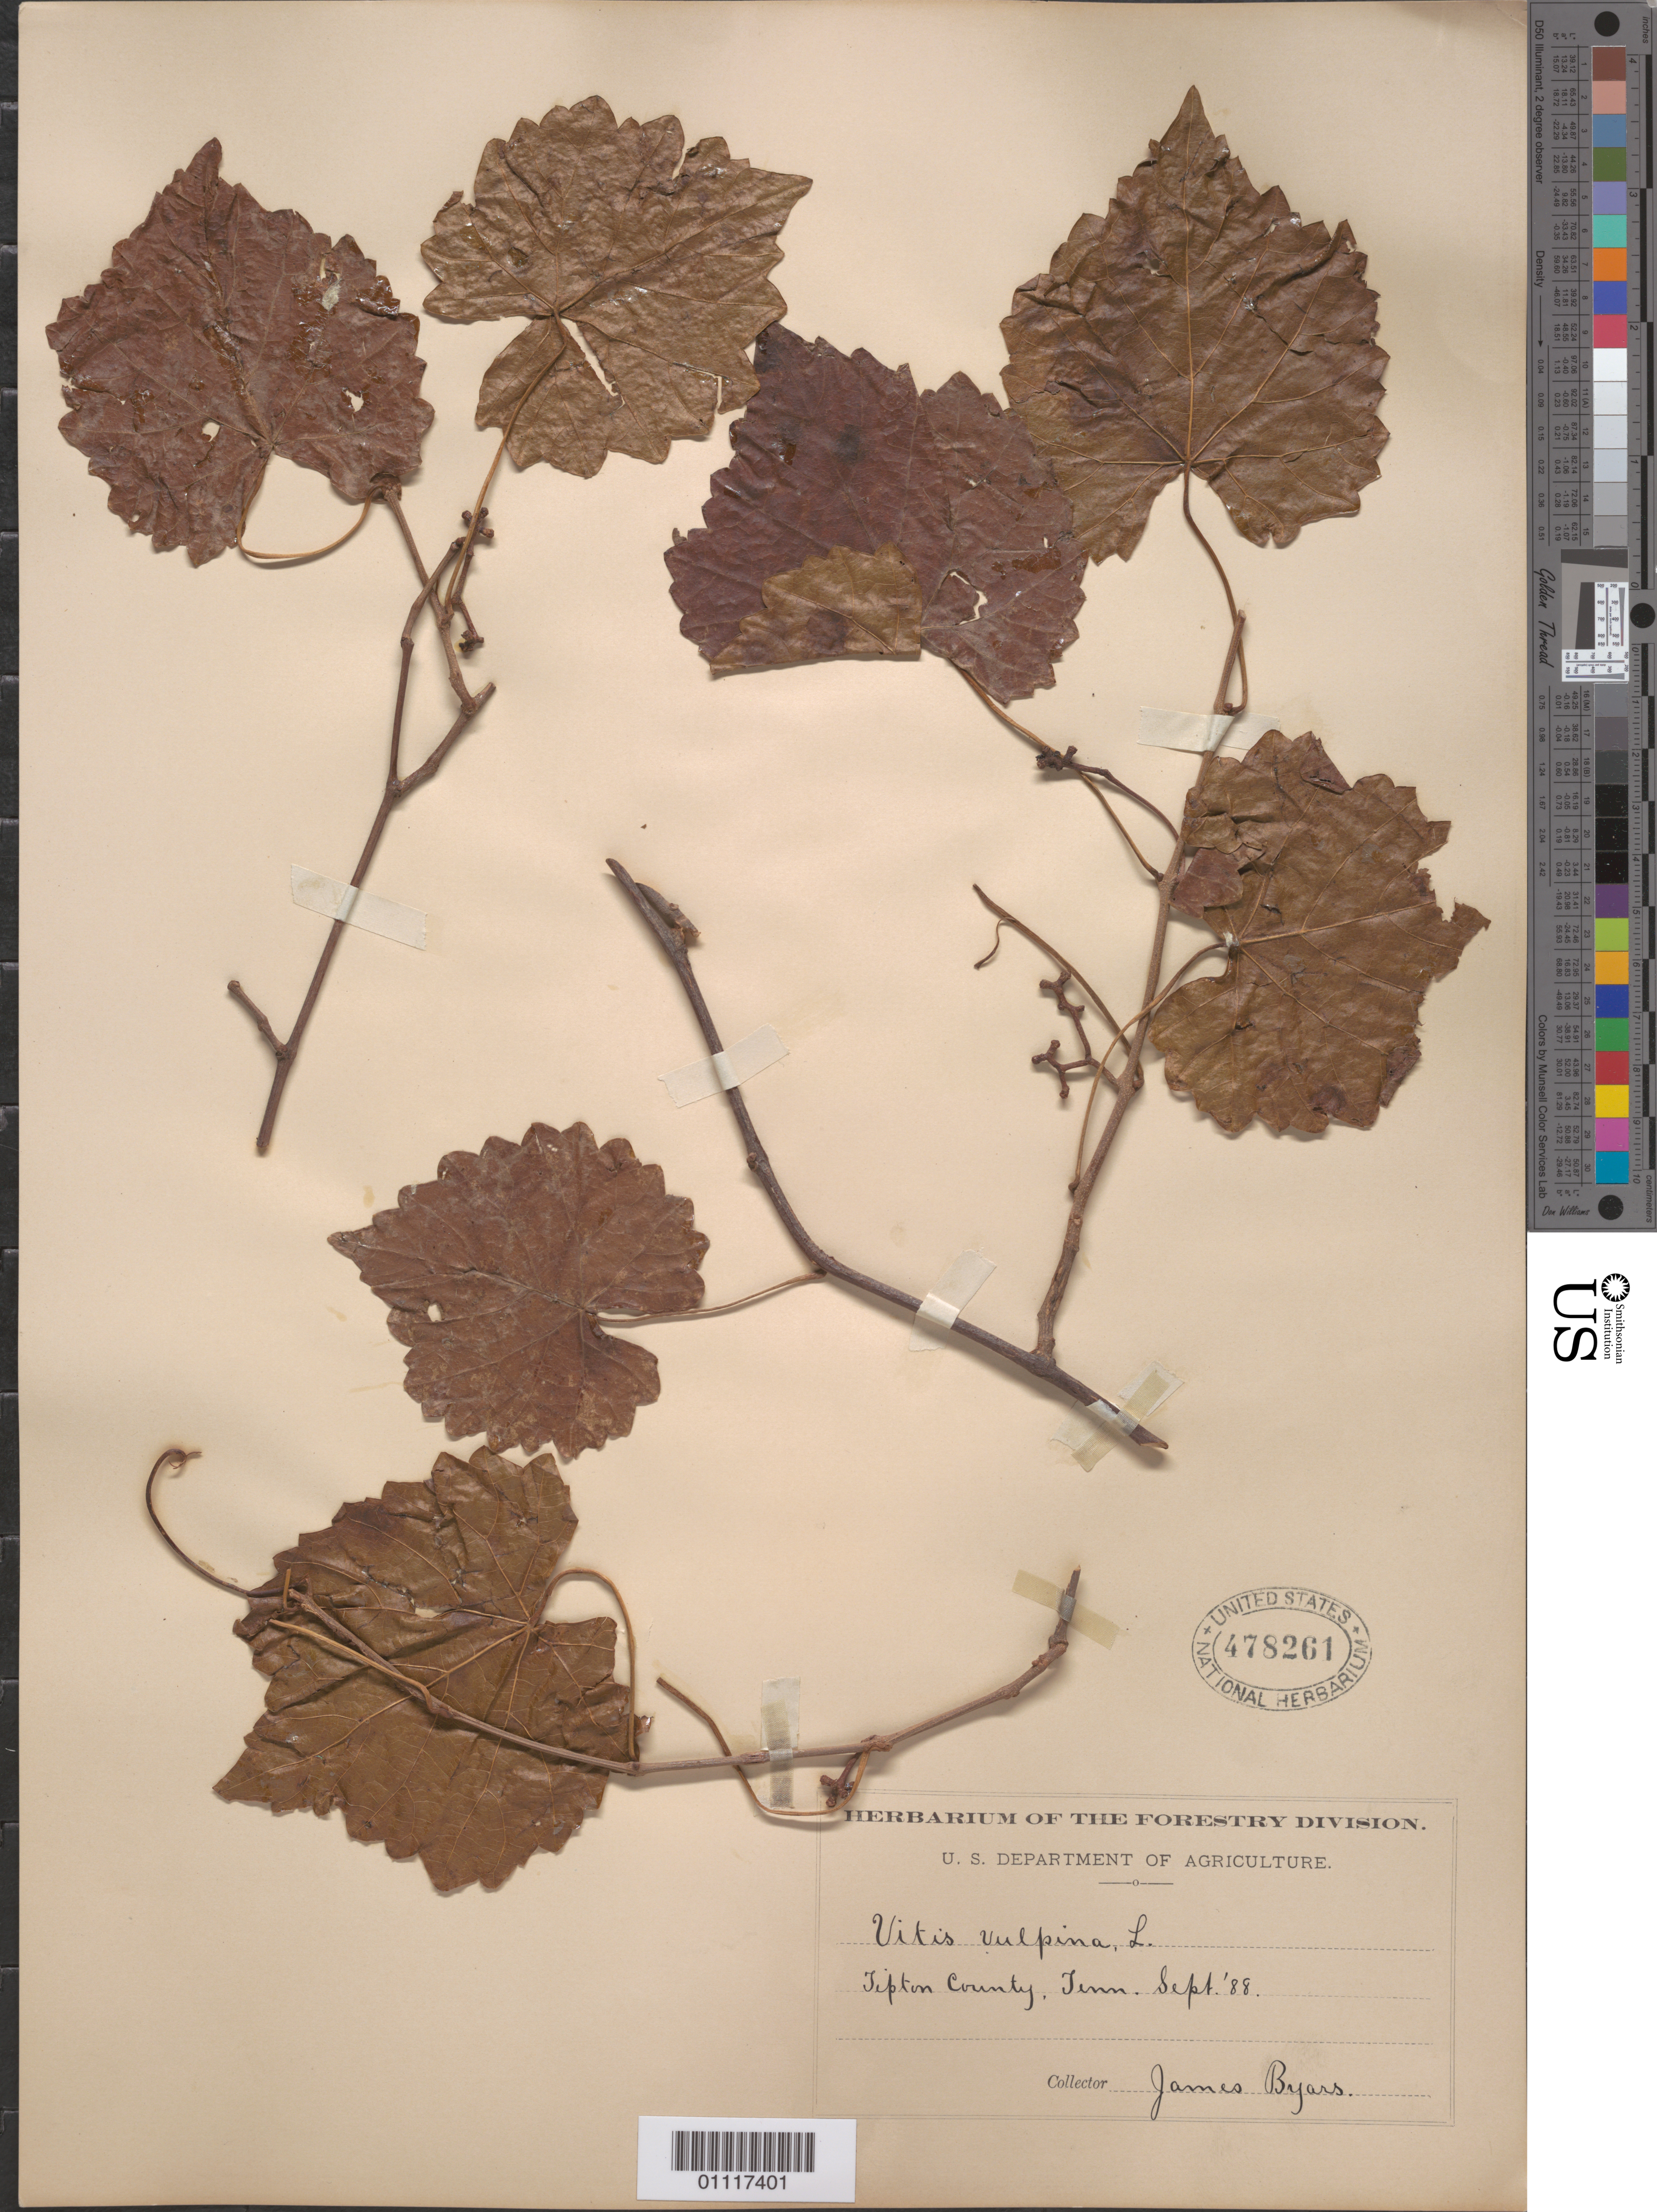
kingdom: Plantae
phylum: Tracheophyta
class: Magnoliopsida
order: Vitales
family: Vitaceae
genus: Vitis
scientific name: Vitis rotundifolia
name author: Michx.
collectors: J. Byars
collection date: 1888-08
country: United States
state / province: Tennessee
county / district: Tipton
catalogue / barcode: US 478261